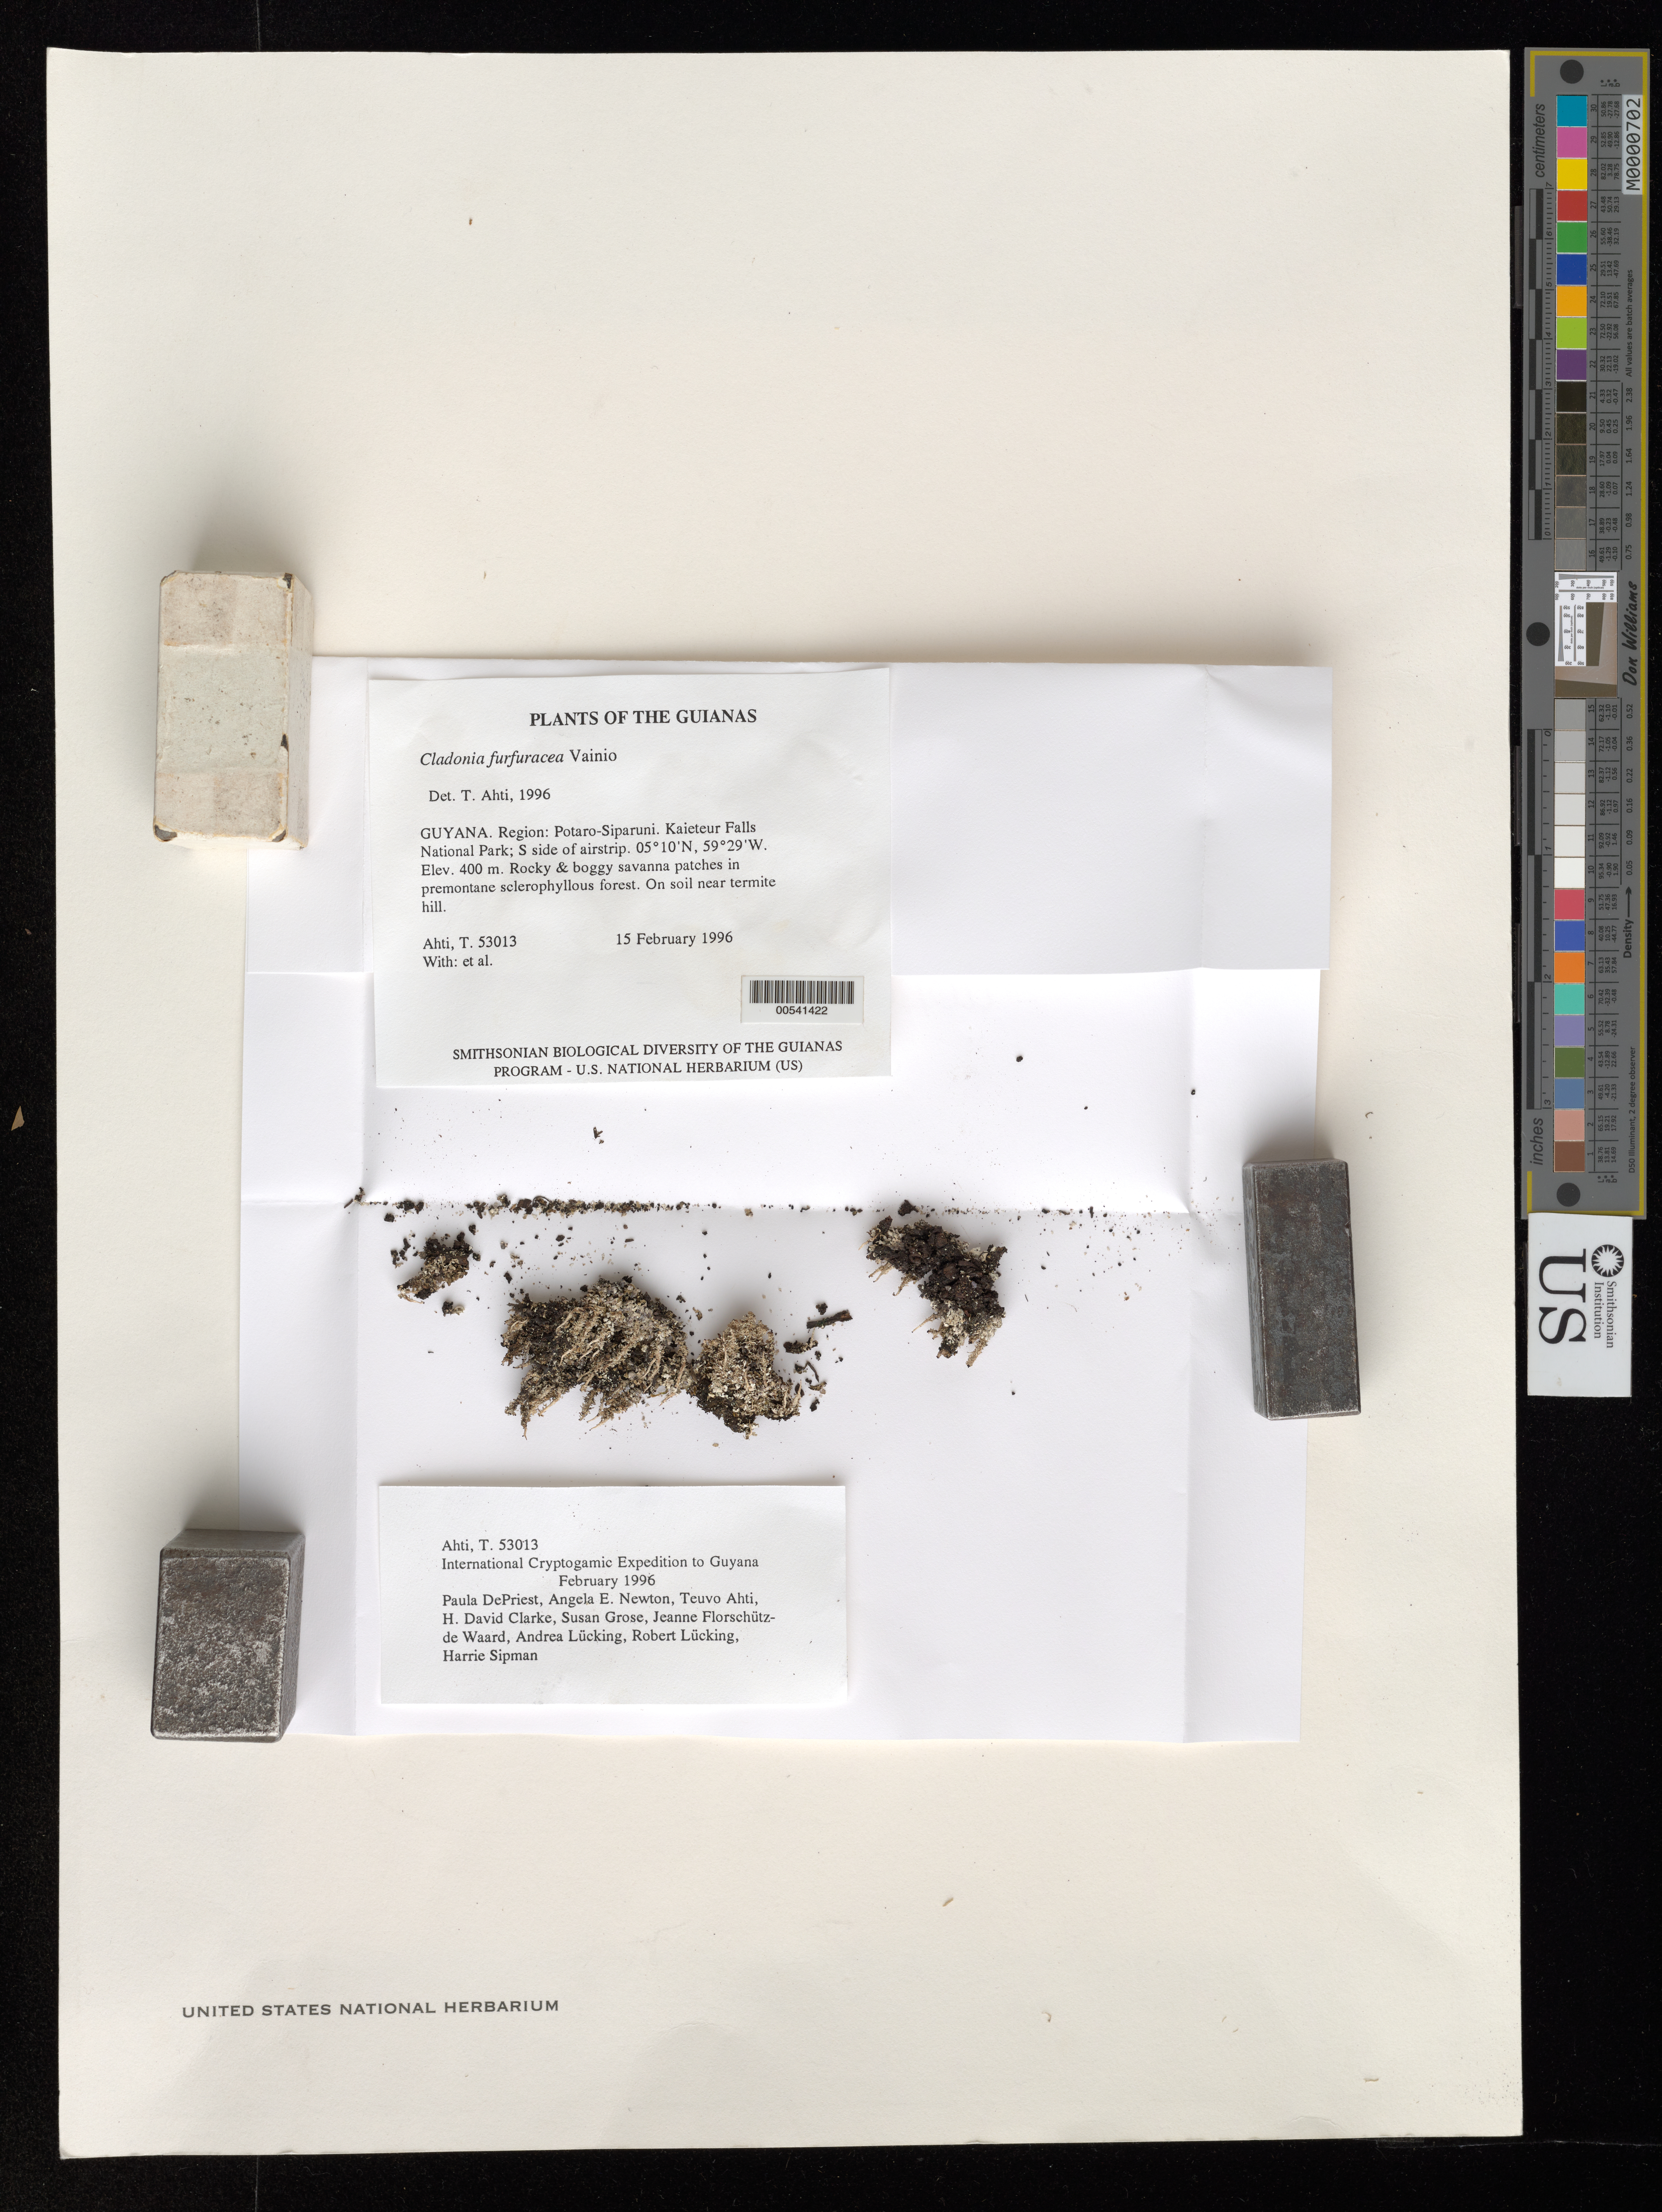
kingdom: Fungi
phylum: Ascomycota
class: Lecanoromycetes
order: Lecanorales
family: Cladoniaceae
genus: Cladonia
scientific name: Cladonia furfuracea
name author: Vain.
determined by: Ahti, Teuvo T.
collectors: T. T. Ahti et al.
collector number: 53013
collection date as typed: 15 February 1996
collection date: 1996-02-15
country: Guyana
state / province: Potaro-Siparuni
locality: Kaieteur Falls National Park; S side of airstrip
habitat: Rocky & boggy savanna patches in premontane sclerophyllous forest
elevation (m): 400